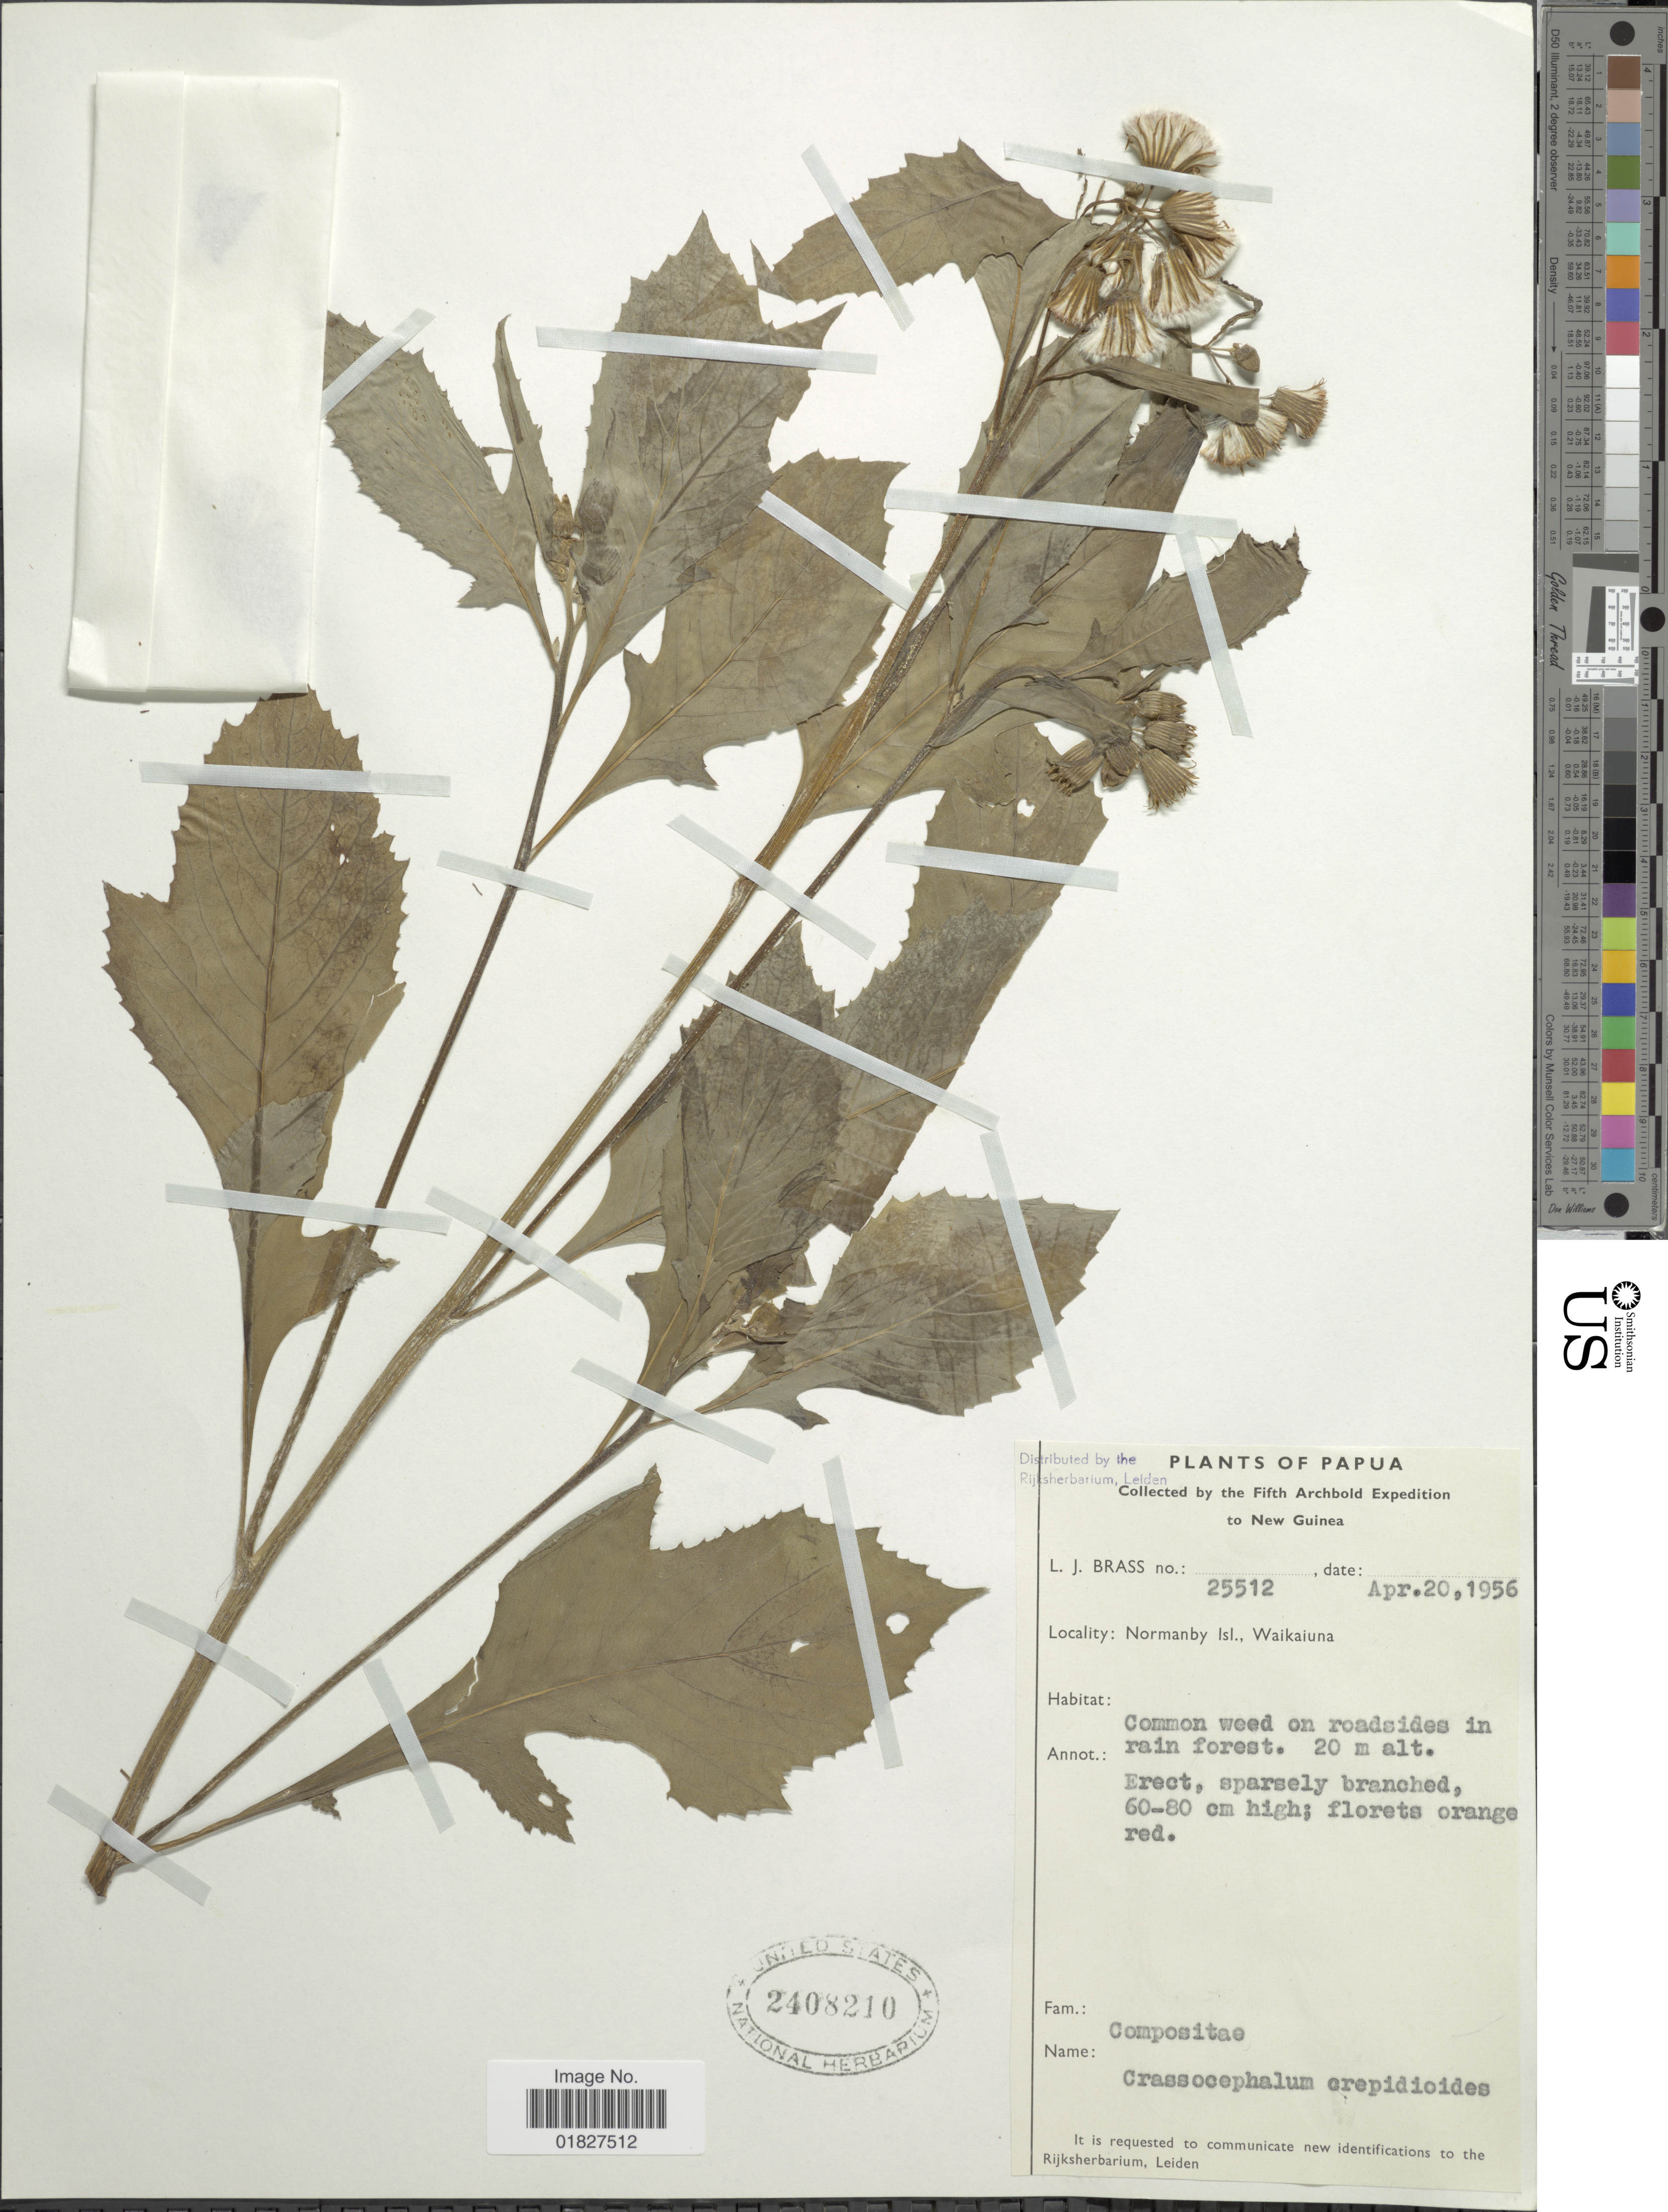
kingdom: Plantae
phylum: Tracheophyta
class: Magnoliopsida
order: Asterales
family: Asteraceae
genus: Crassocephalum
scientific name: Crassocephalum crepidioides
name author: (Benth.) S. Moore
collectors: L. J. Brass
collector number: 25512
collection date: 1956-04-20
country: Papua New Guinea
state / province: Milne Bay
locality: New Guinea, Normanby Isl., Waikaiuna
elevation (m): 20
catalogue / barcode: US 2408210